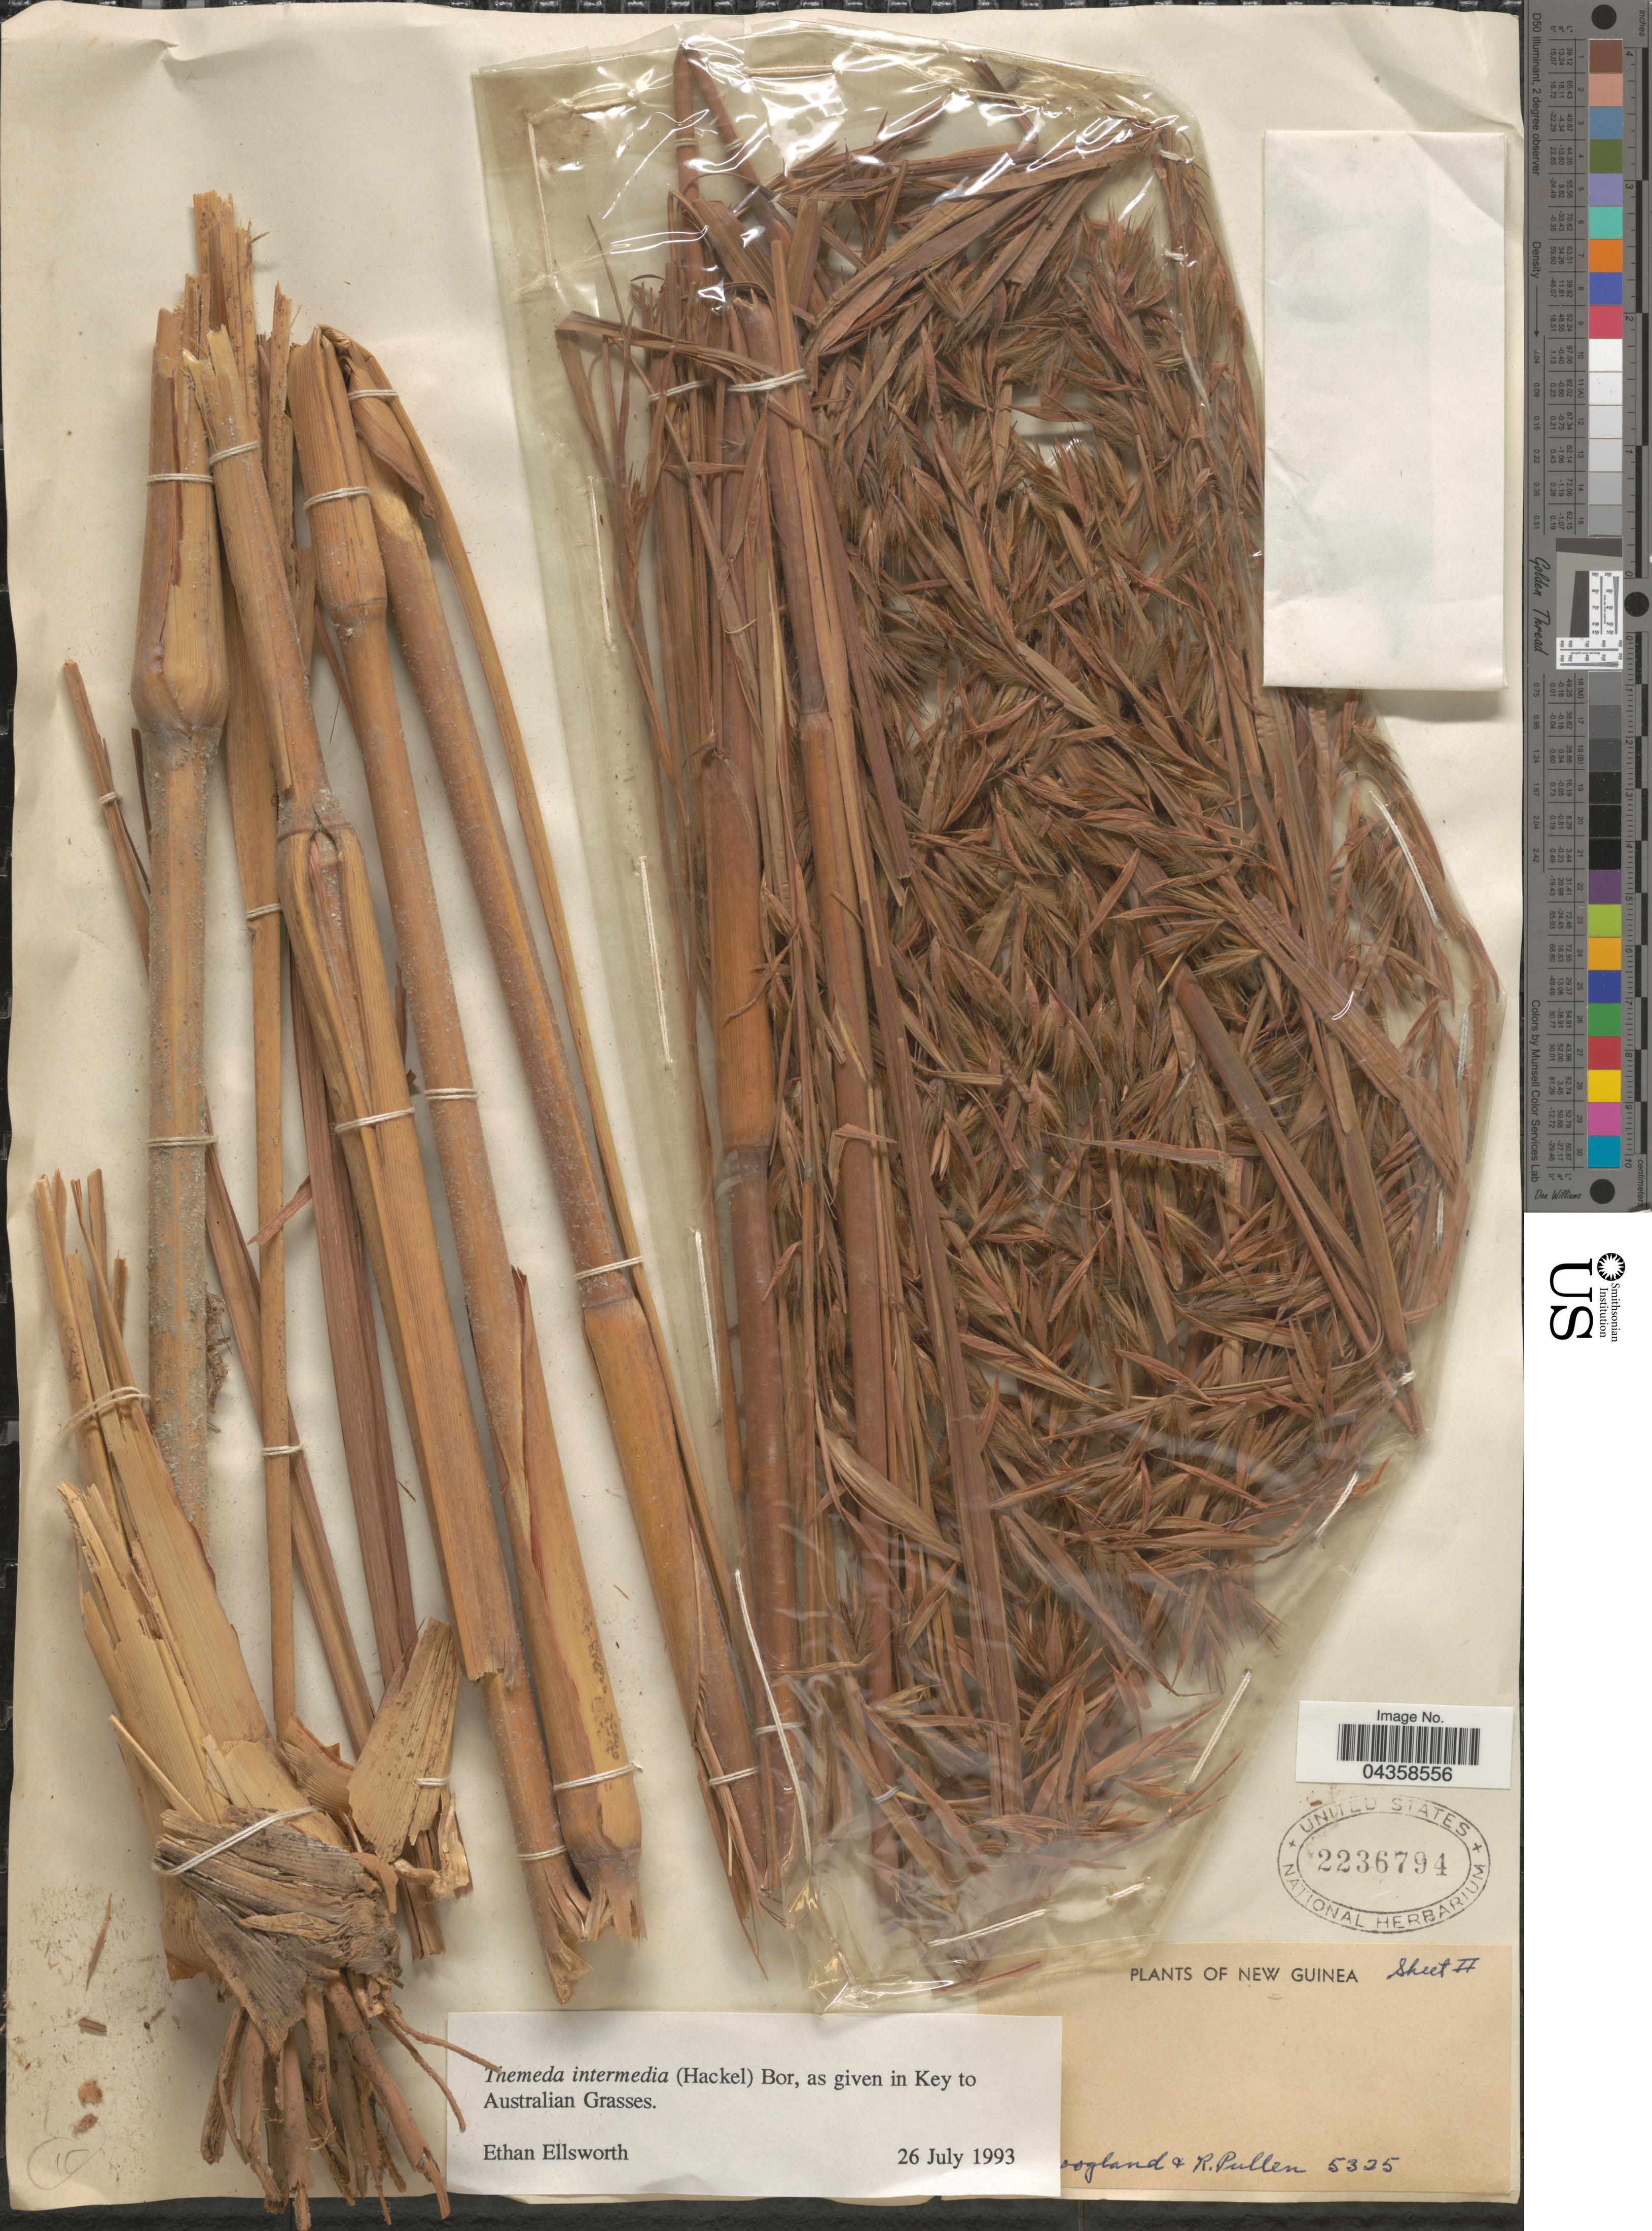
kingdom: Plantae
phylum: Tracheophyta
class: Liliopsida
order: Poales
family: Poaceae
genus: Themeda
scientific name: Themeda intermedia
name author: (Hack.) Bor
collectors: R. D. Hoogland & R. Pullen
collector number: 5325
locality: New Guinea.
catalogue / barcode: US 2236794